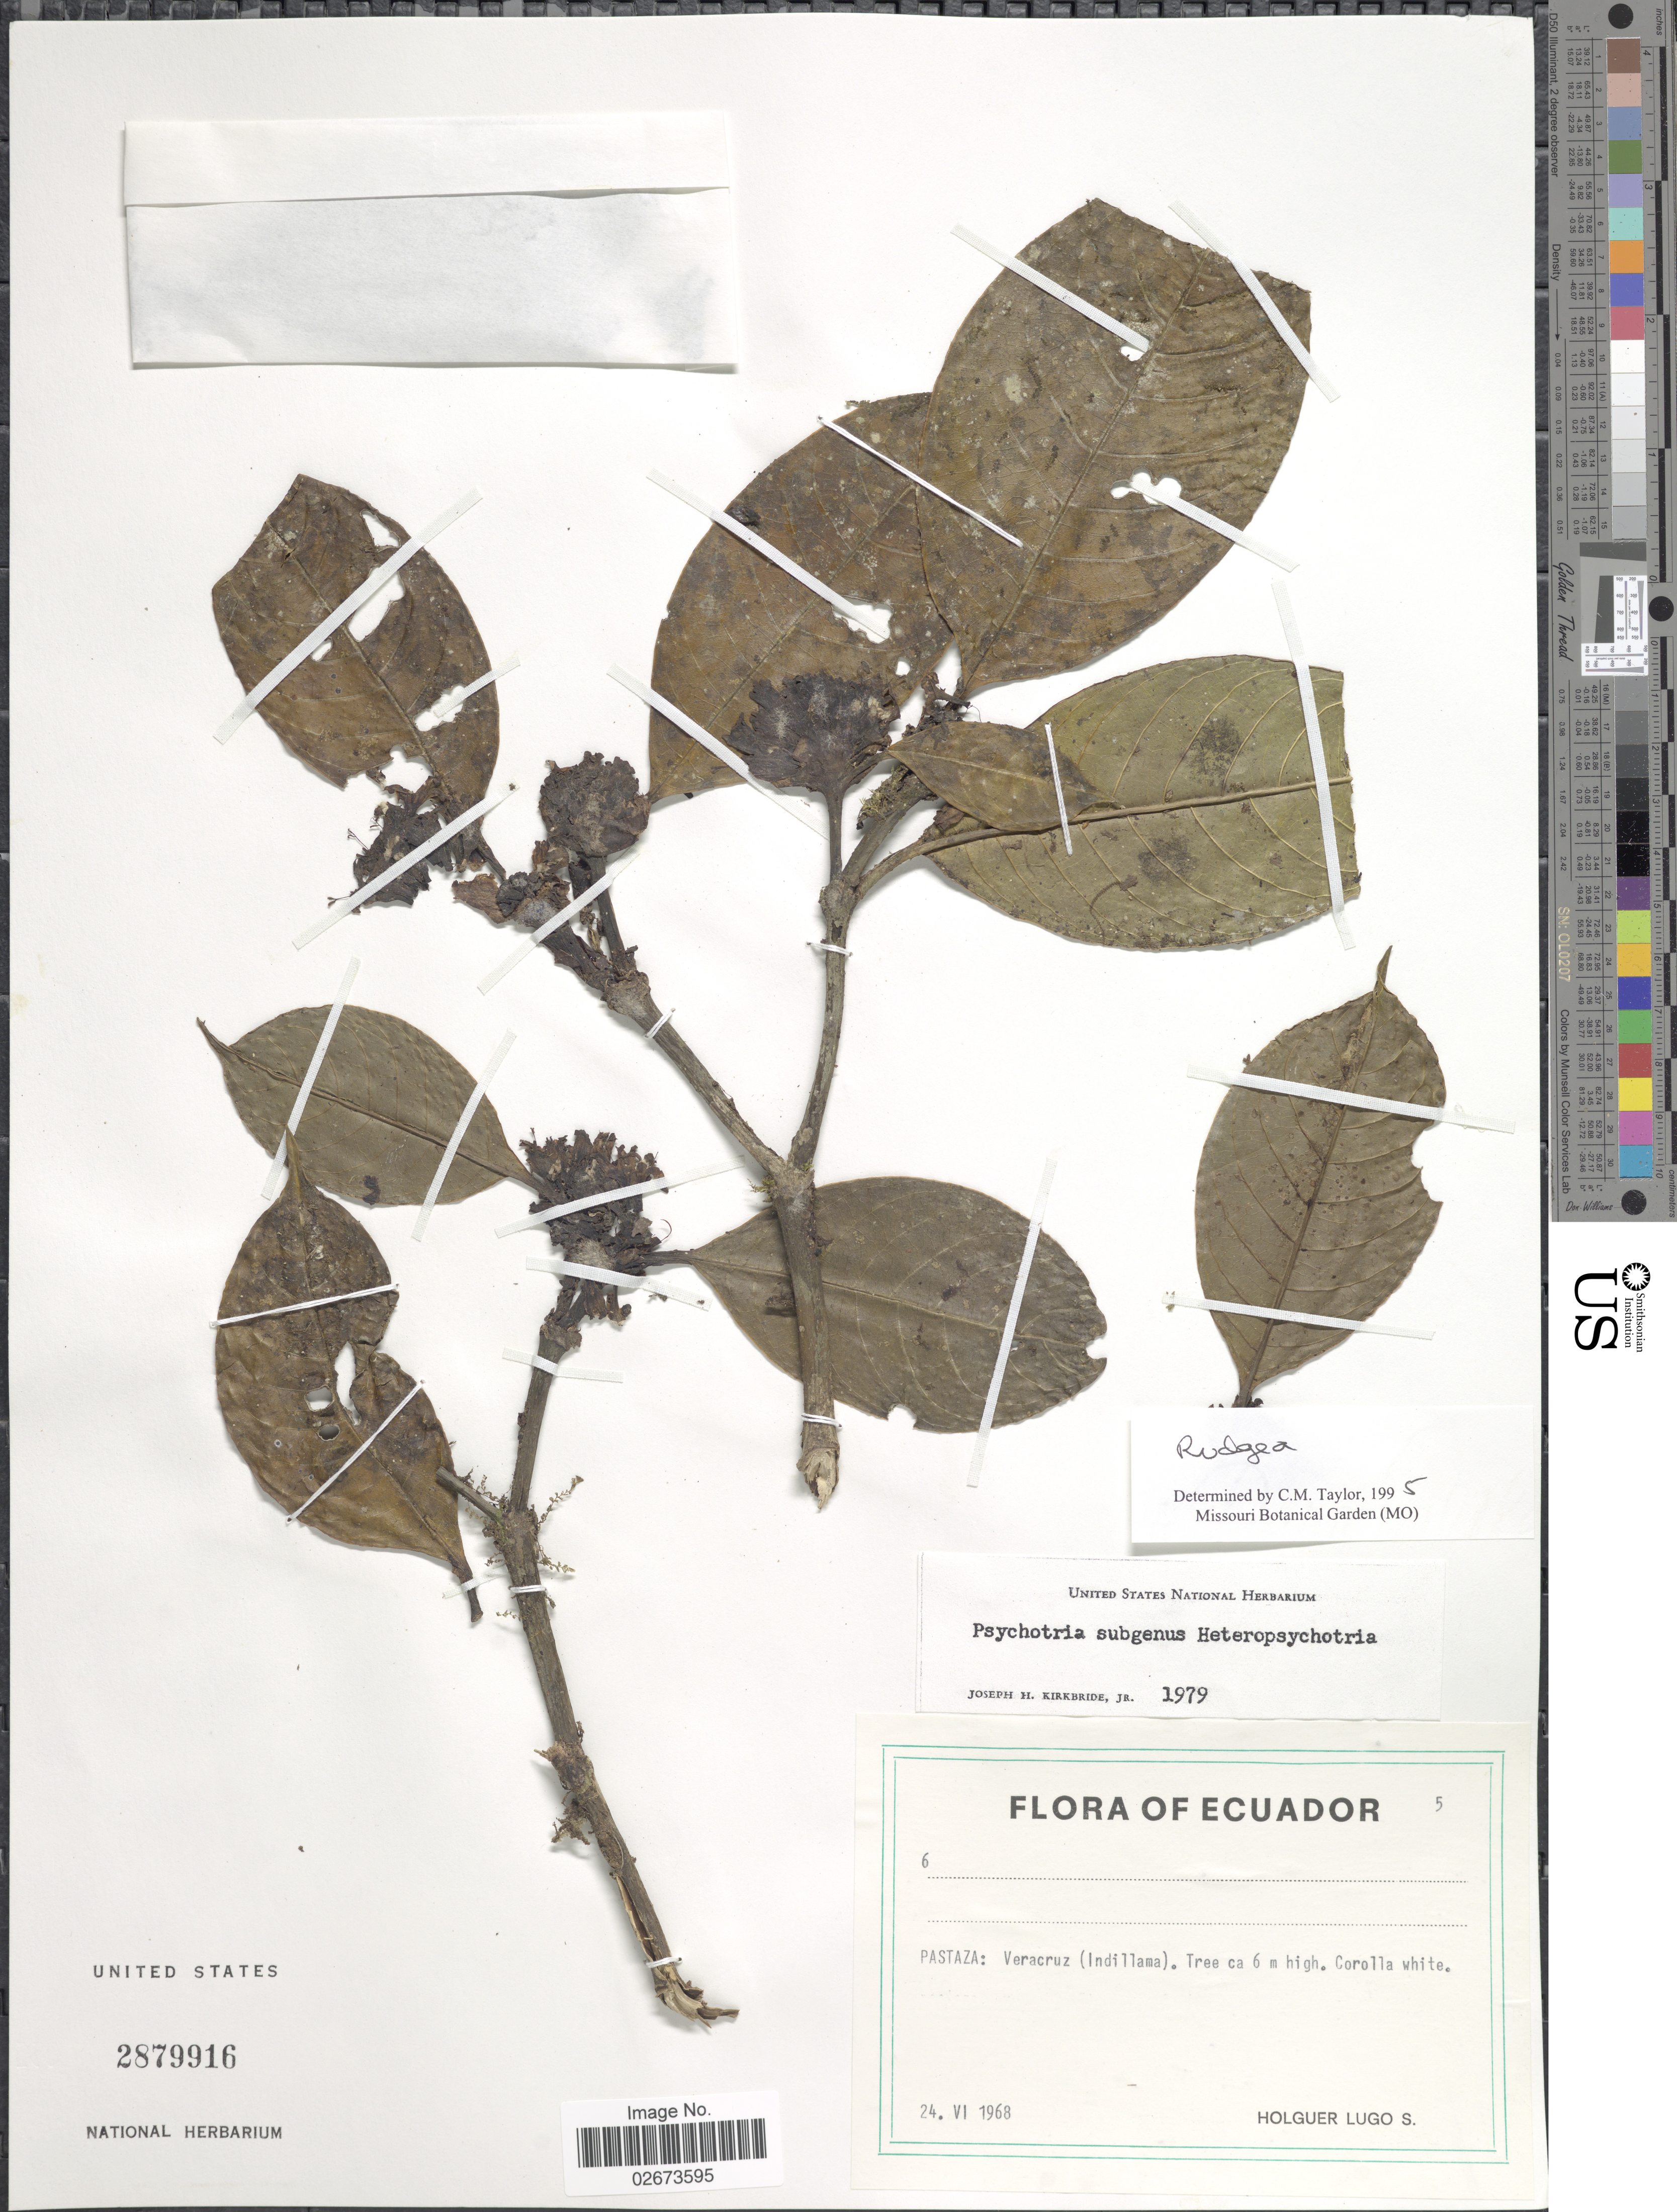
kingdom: Plantae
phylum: Tracheophyta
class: Magnoliopsida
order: Gentianales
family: Rubiaceae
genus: Rudgea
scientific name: Rudgea sp.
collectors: H. Lugo S.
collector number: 6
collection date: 1968-06-24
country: Ecuador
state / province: Pastaza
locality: Pastaza: Veracruz (indillama)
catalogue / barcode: US 2879916